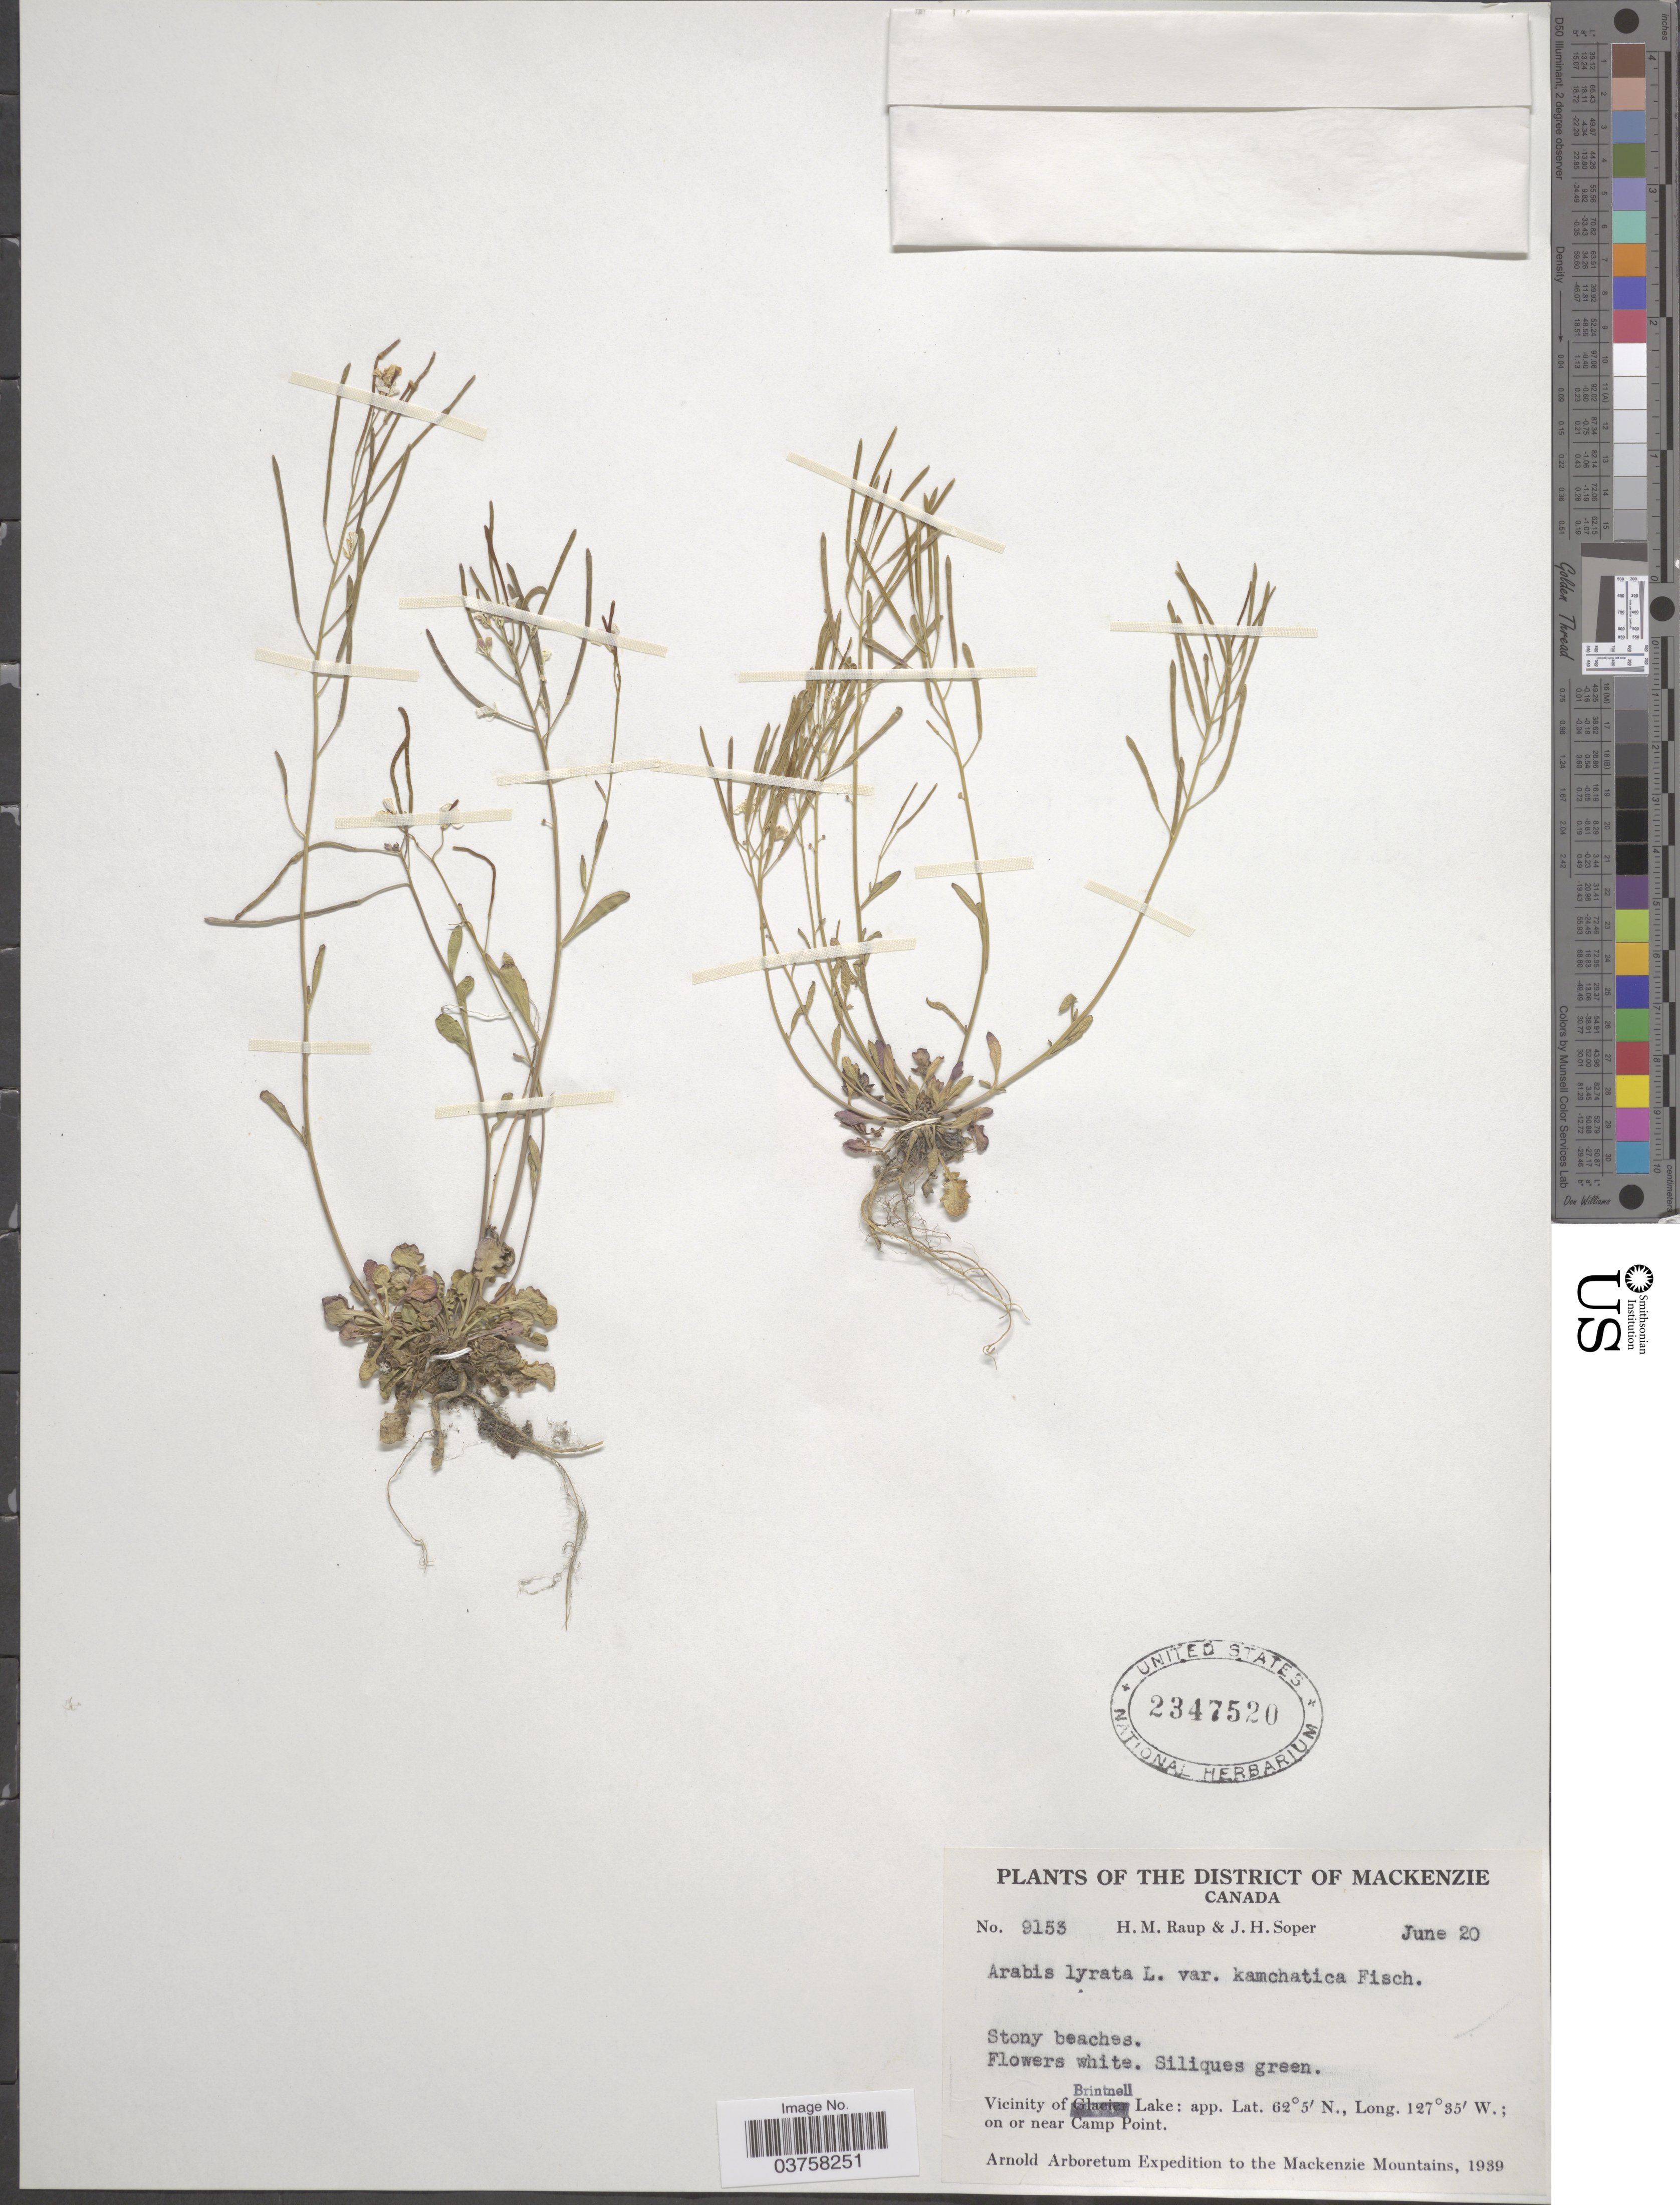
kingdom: Plantae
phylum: Tracheophyta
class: Magnoliopsida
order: Brassicales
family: Brassicaceae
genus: Arabidopsis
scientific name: Arabidopsis lyrata subsp. kamchatica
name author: (Fisch. ex DC.) O'Kane & Al-Shehbaz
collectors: H. Raup & J. H. Soper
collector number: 9153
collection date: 1939-06-20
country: Canada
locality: The District of Mackenzie. Vicinity of Brintnell Lake; on or near Camp Point. Mackenzie Mountains.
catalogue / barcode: US 2347520